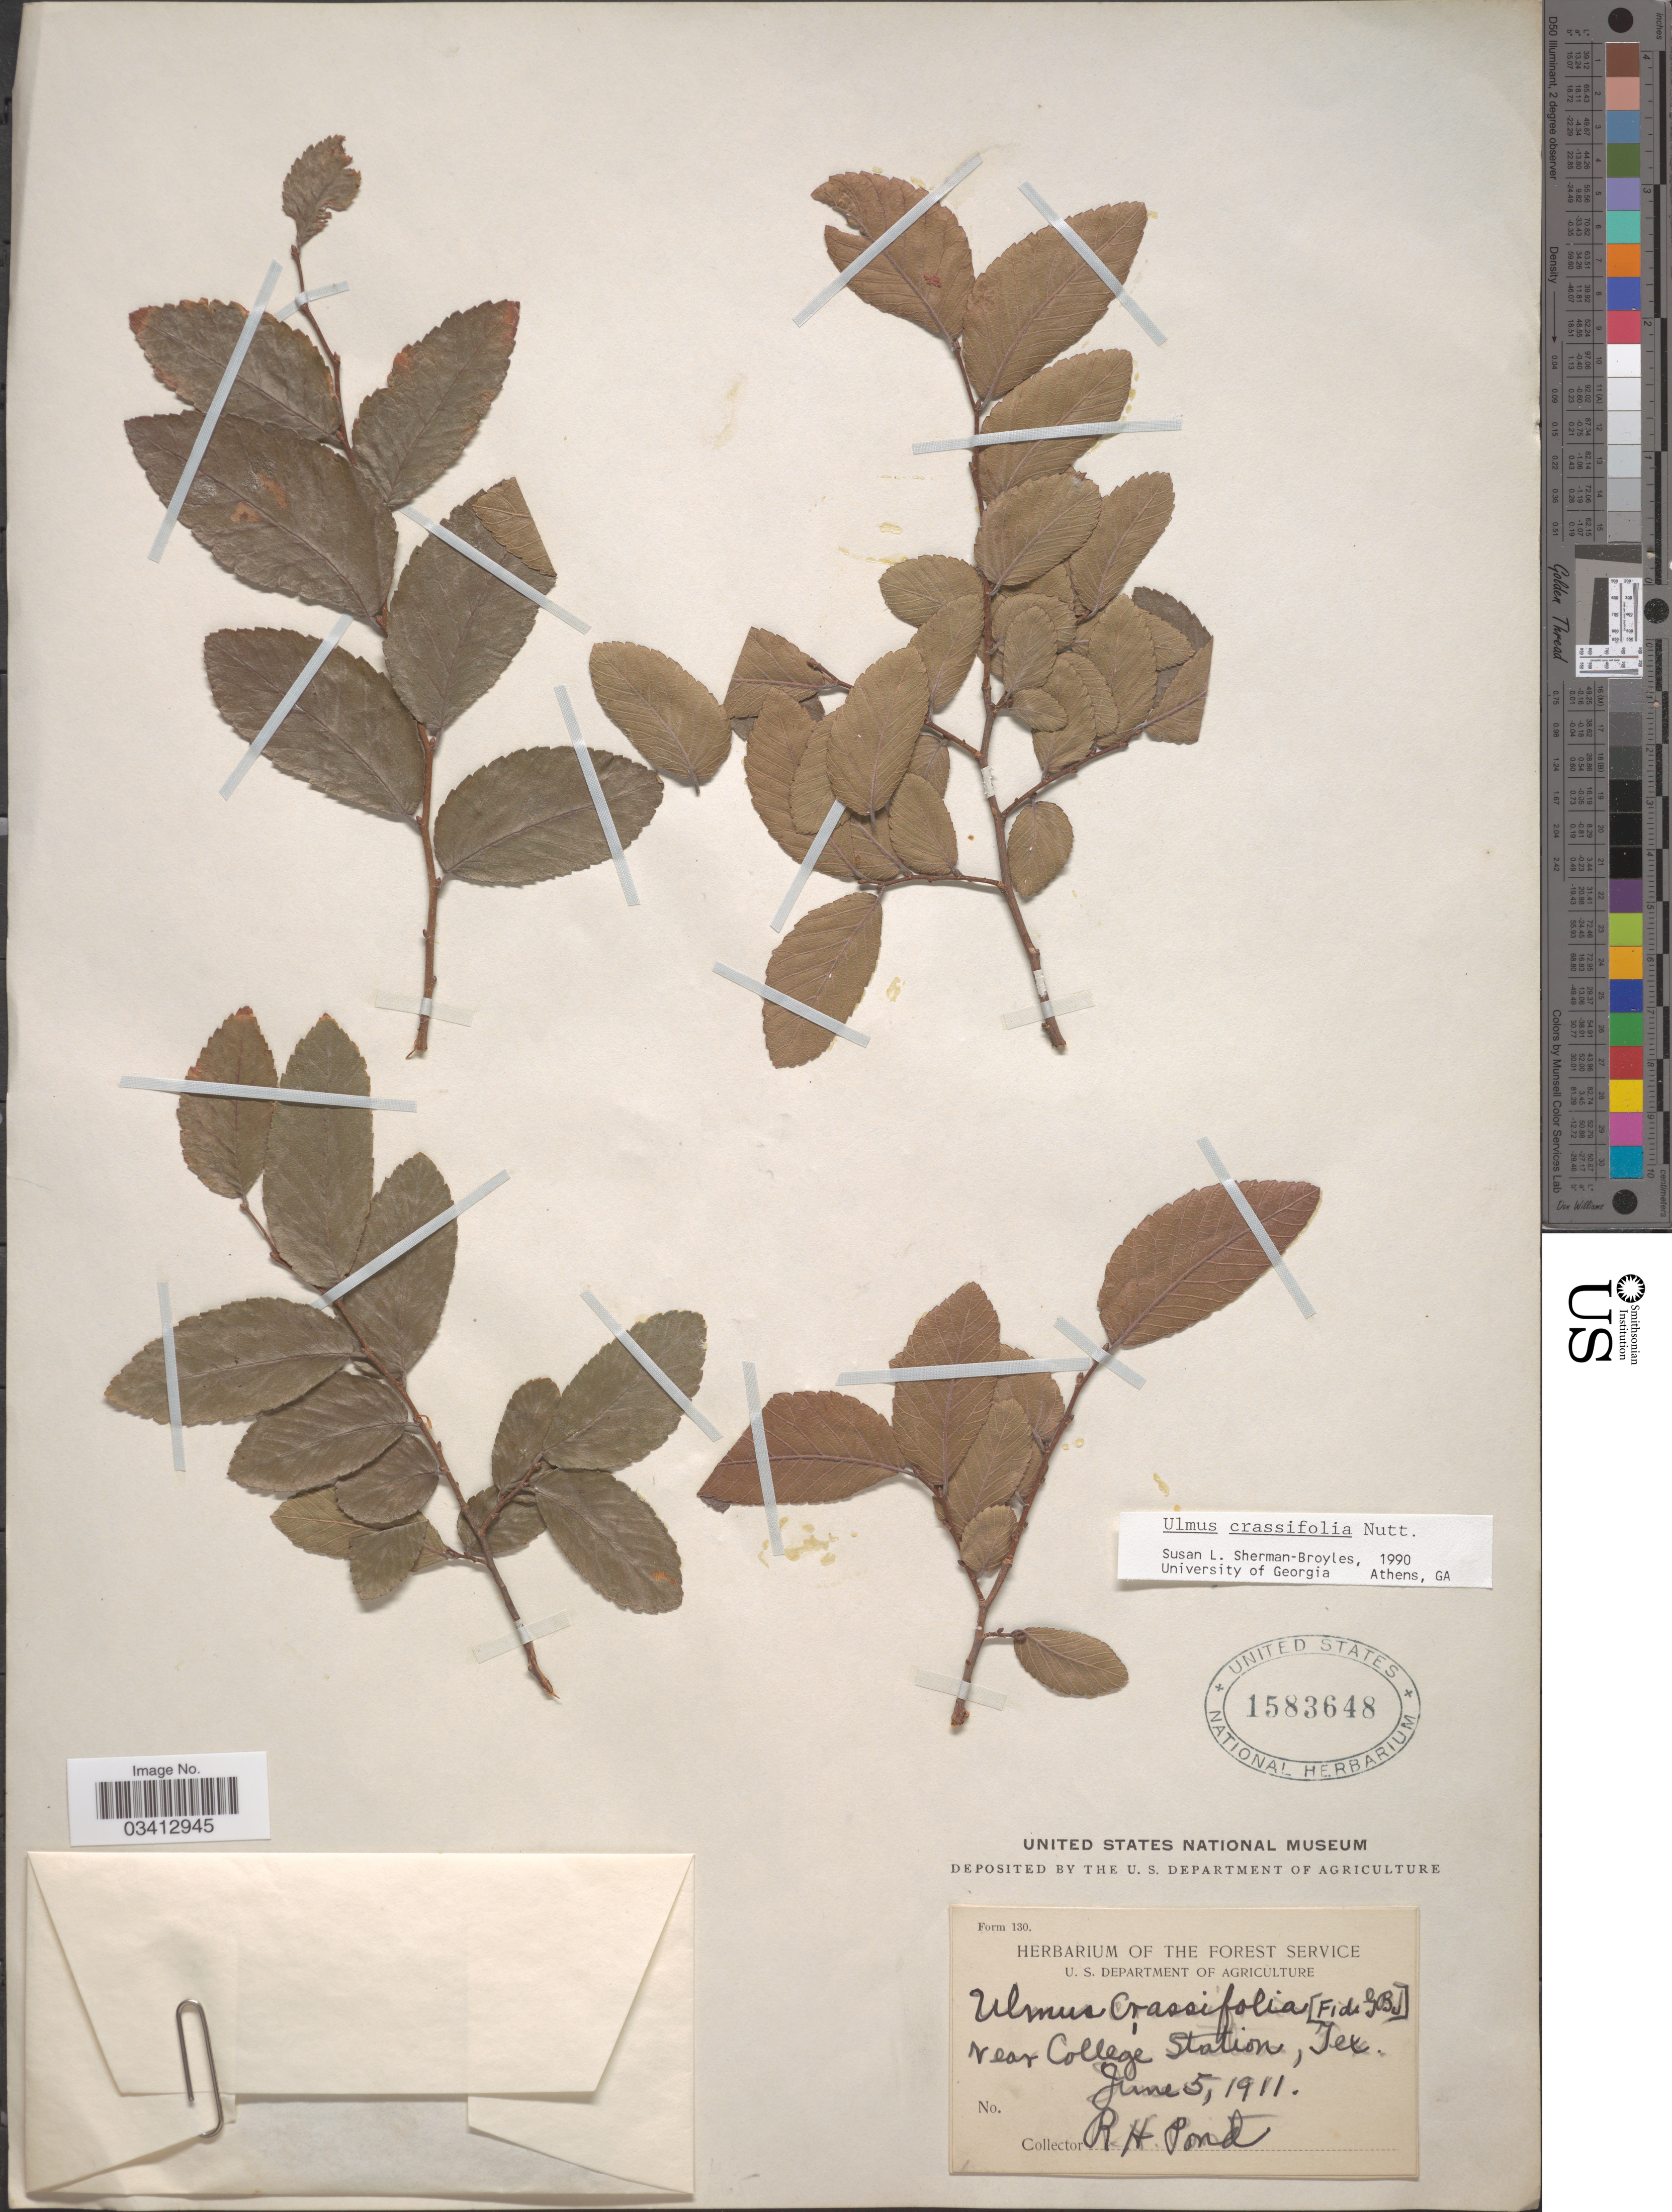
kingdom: Plantae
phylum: Tracheophyta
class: Magnoliopsida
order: Rosales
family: Ulmaceae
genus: Ulmus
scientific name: Ulmus crassifolia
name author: Nutt.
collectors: R. Pond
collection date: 1911-06-05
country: United States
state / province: Texas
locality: Near College Station.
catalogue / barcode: US 1583648